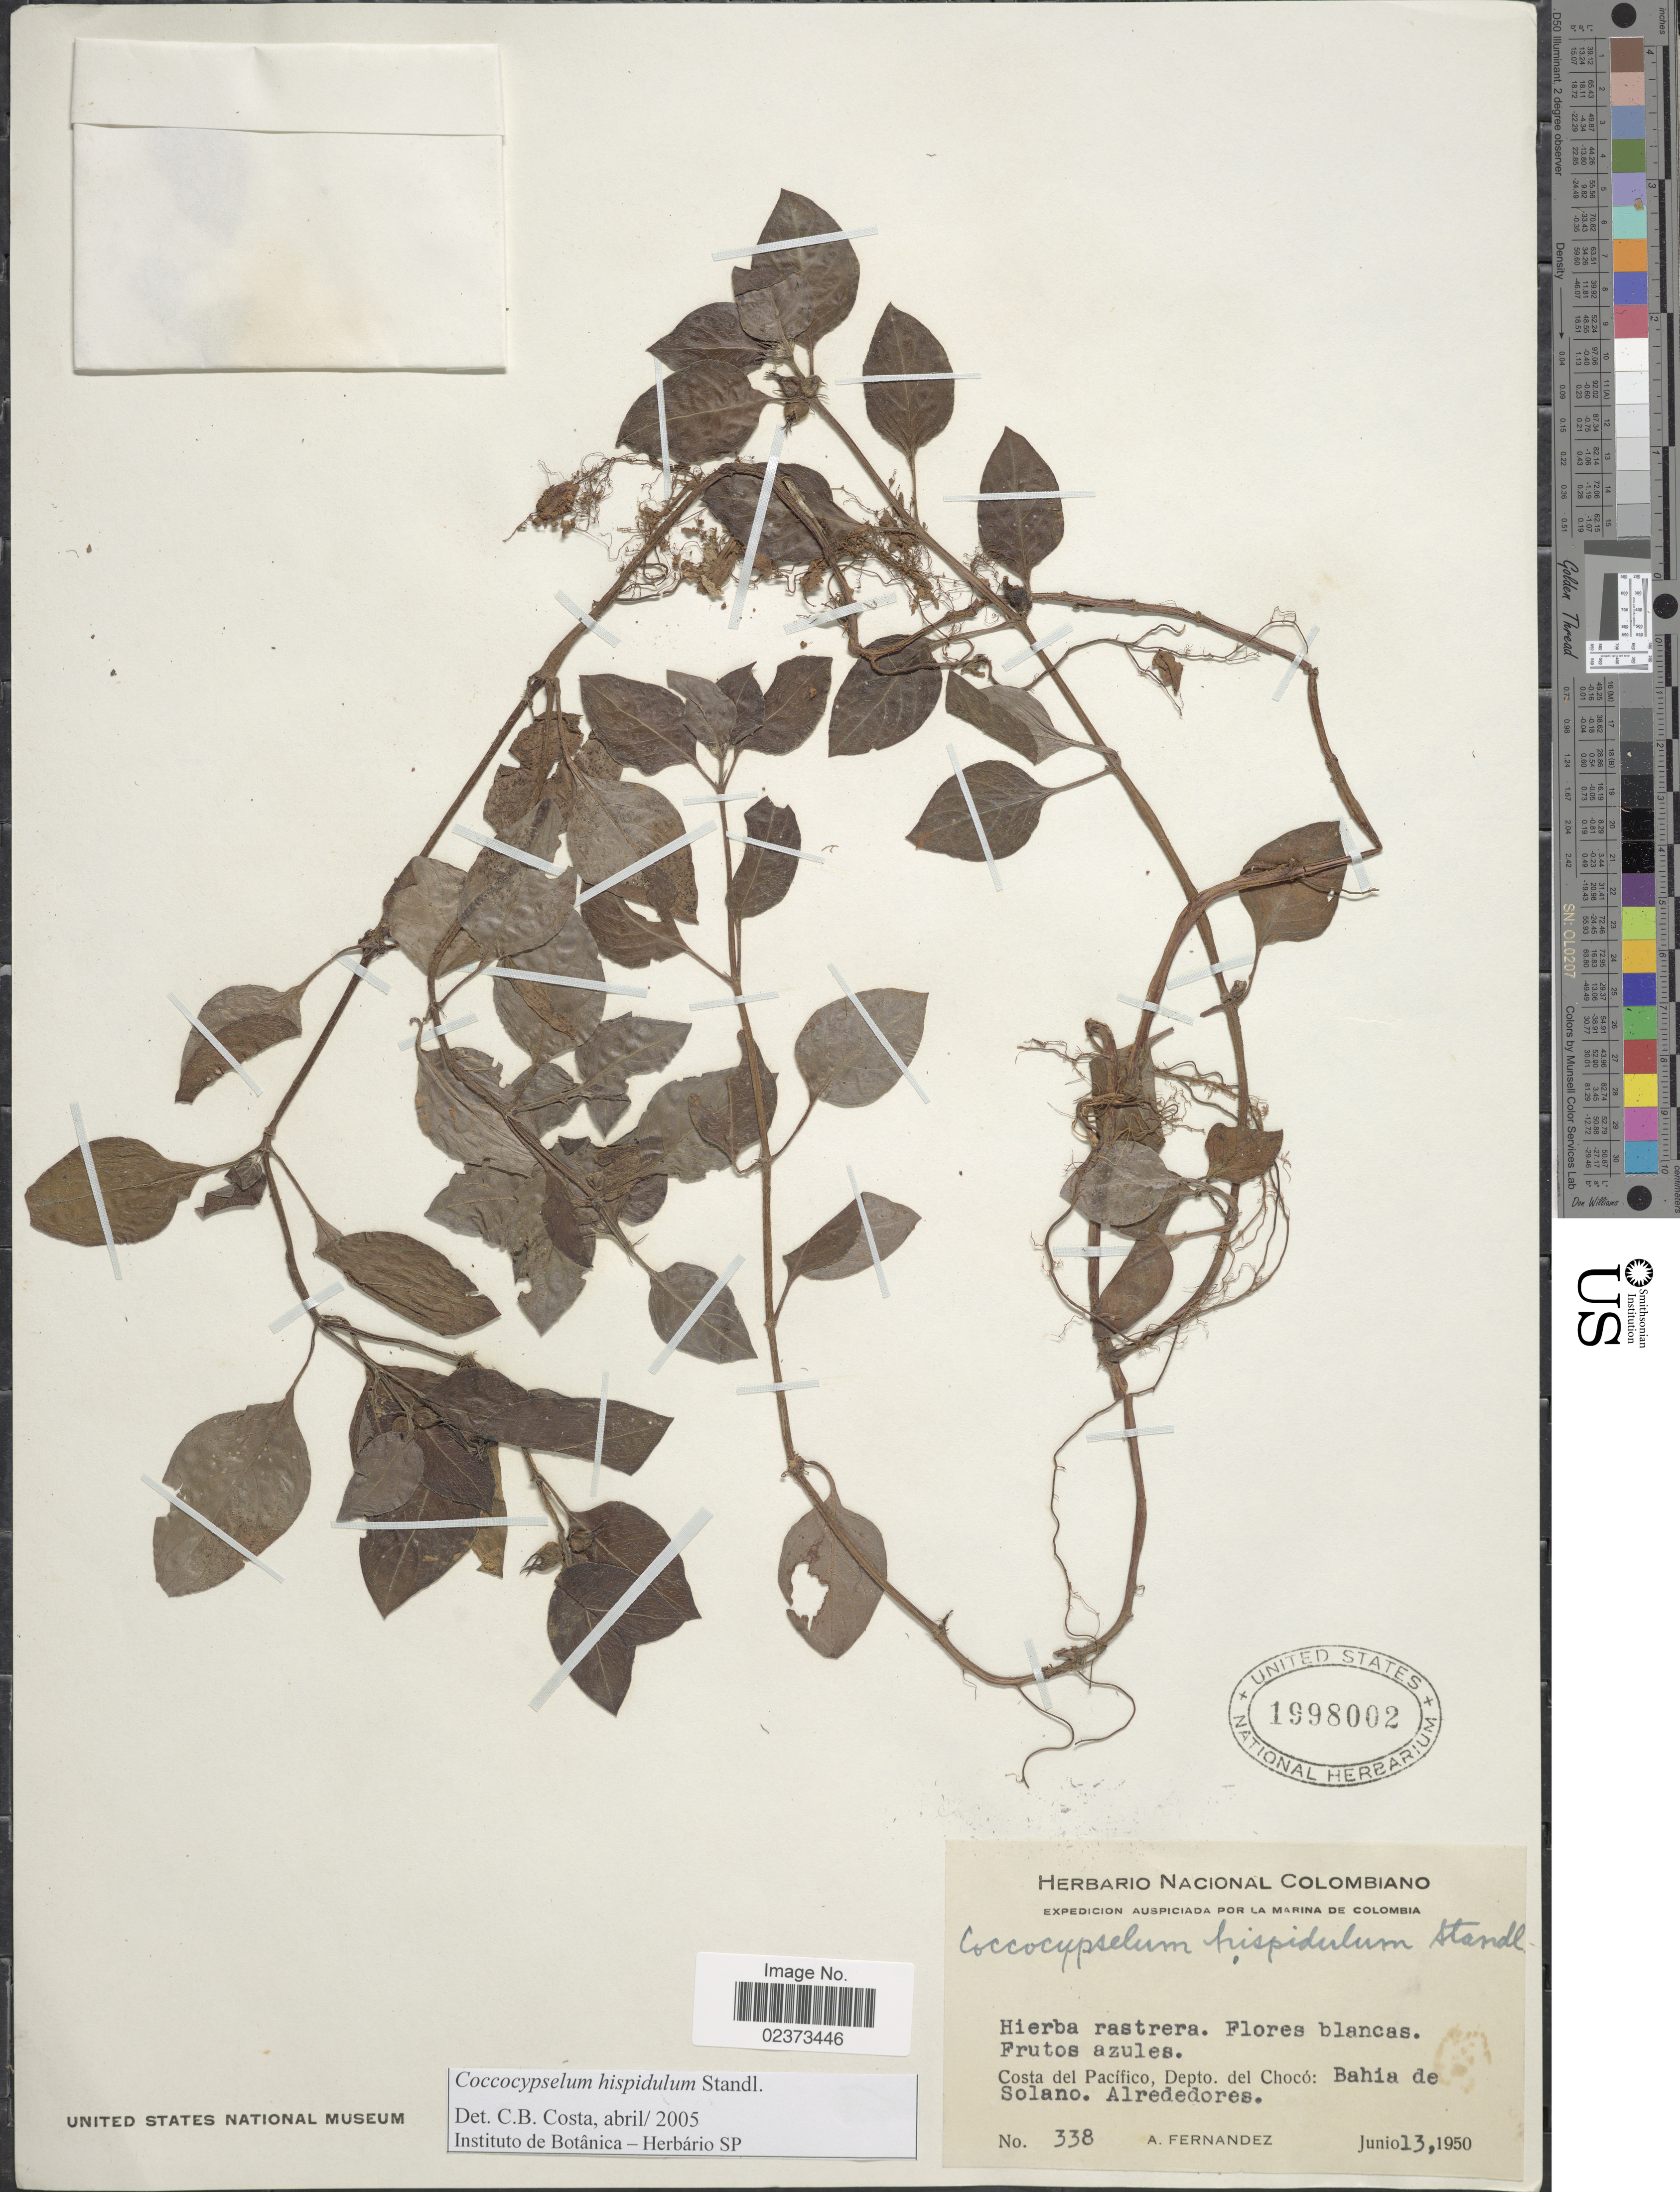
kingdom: Plantae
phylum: Tracheophyta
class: Magnoliopsida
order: Gentianales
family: Rubiaceae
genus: Coccocypselum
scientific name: Coccocypselum hispidulum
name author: (Standl.) Standl.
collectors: A. Fernandez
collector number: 338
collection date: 1950-06-13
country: Colombia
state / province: Chocó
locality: Costa del Pacifico, Bahia de Solano, Alrededores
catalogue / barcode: US 1998002